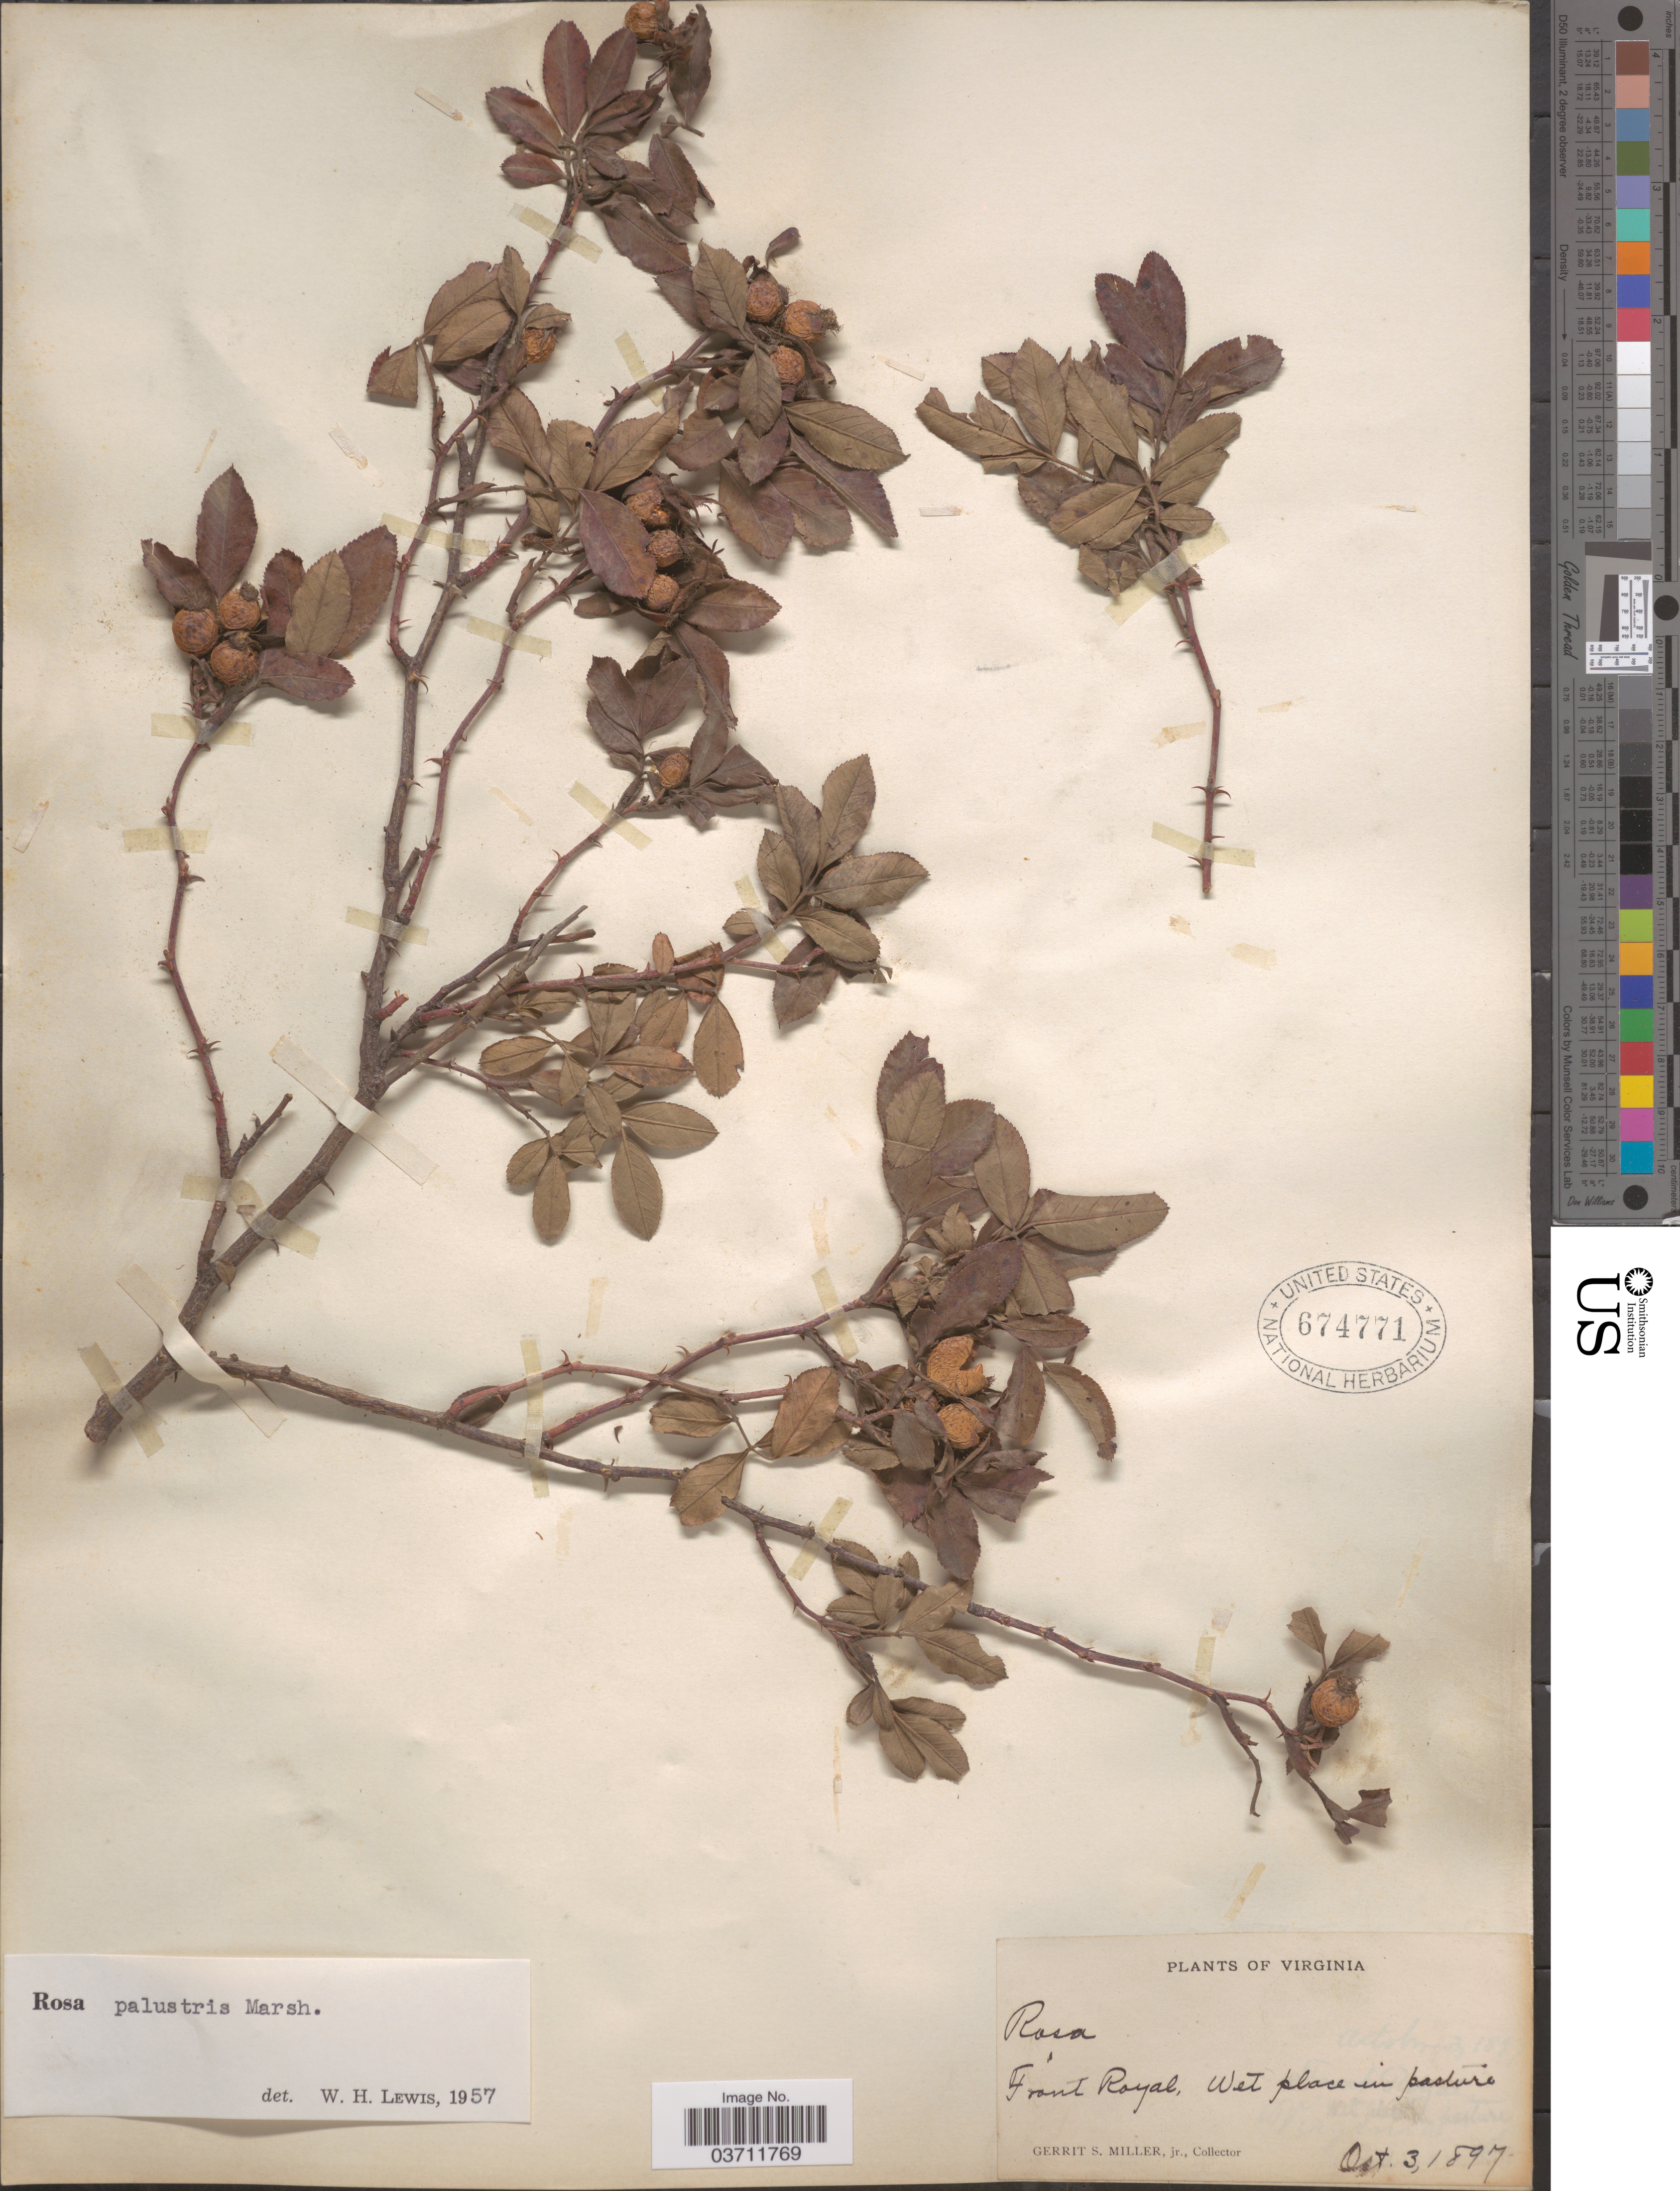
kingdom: Plantae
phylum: Tracheophyta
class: Magnoliopsida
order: Rosales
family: Rosaceae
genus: Rosa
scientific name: Rosa palustris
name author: Marshall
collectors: G. S. Miller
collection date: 1897-10-03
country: United States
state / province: Virginia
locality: Front Royal.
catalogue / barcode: US 674771